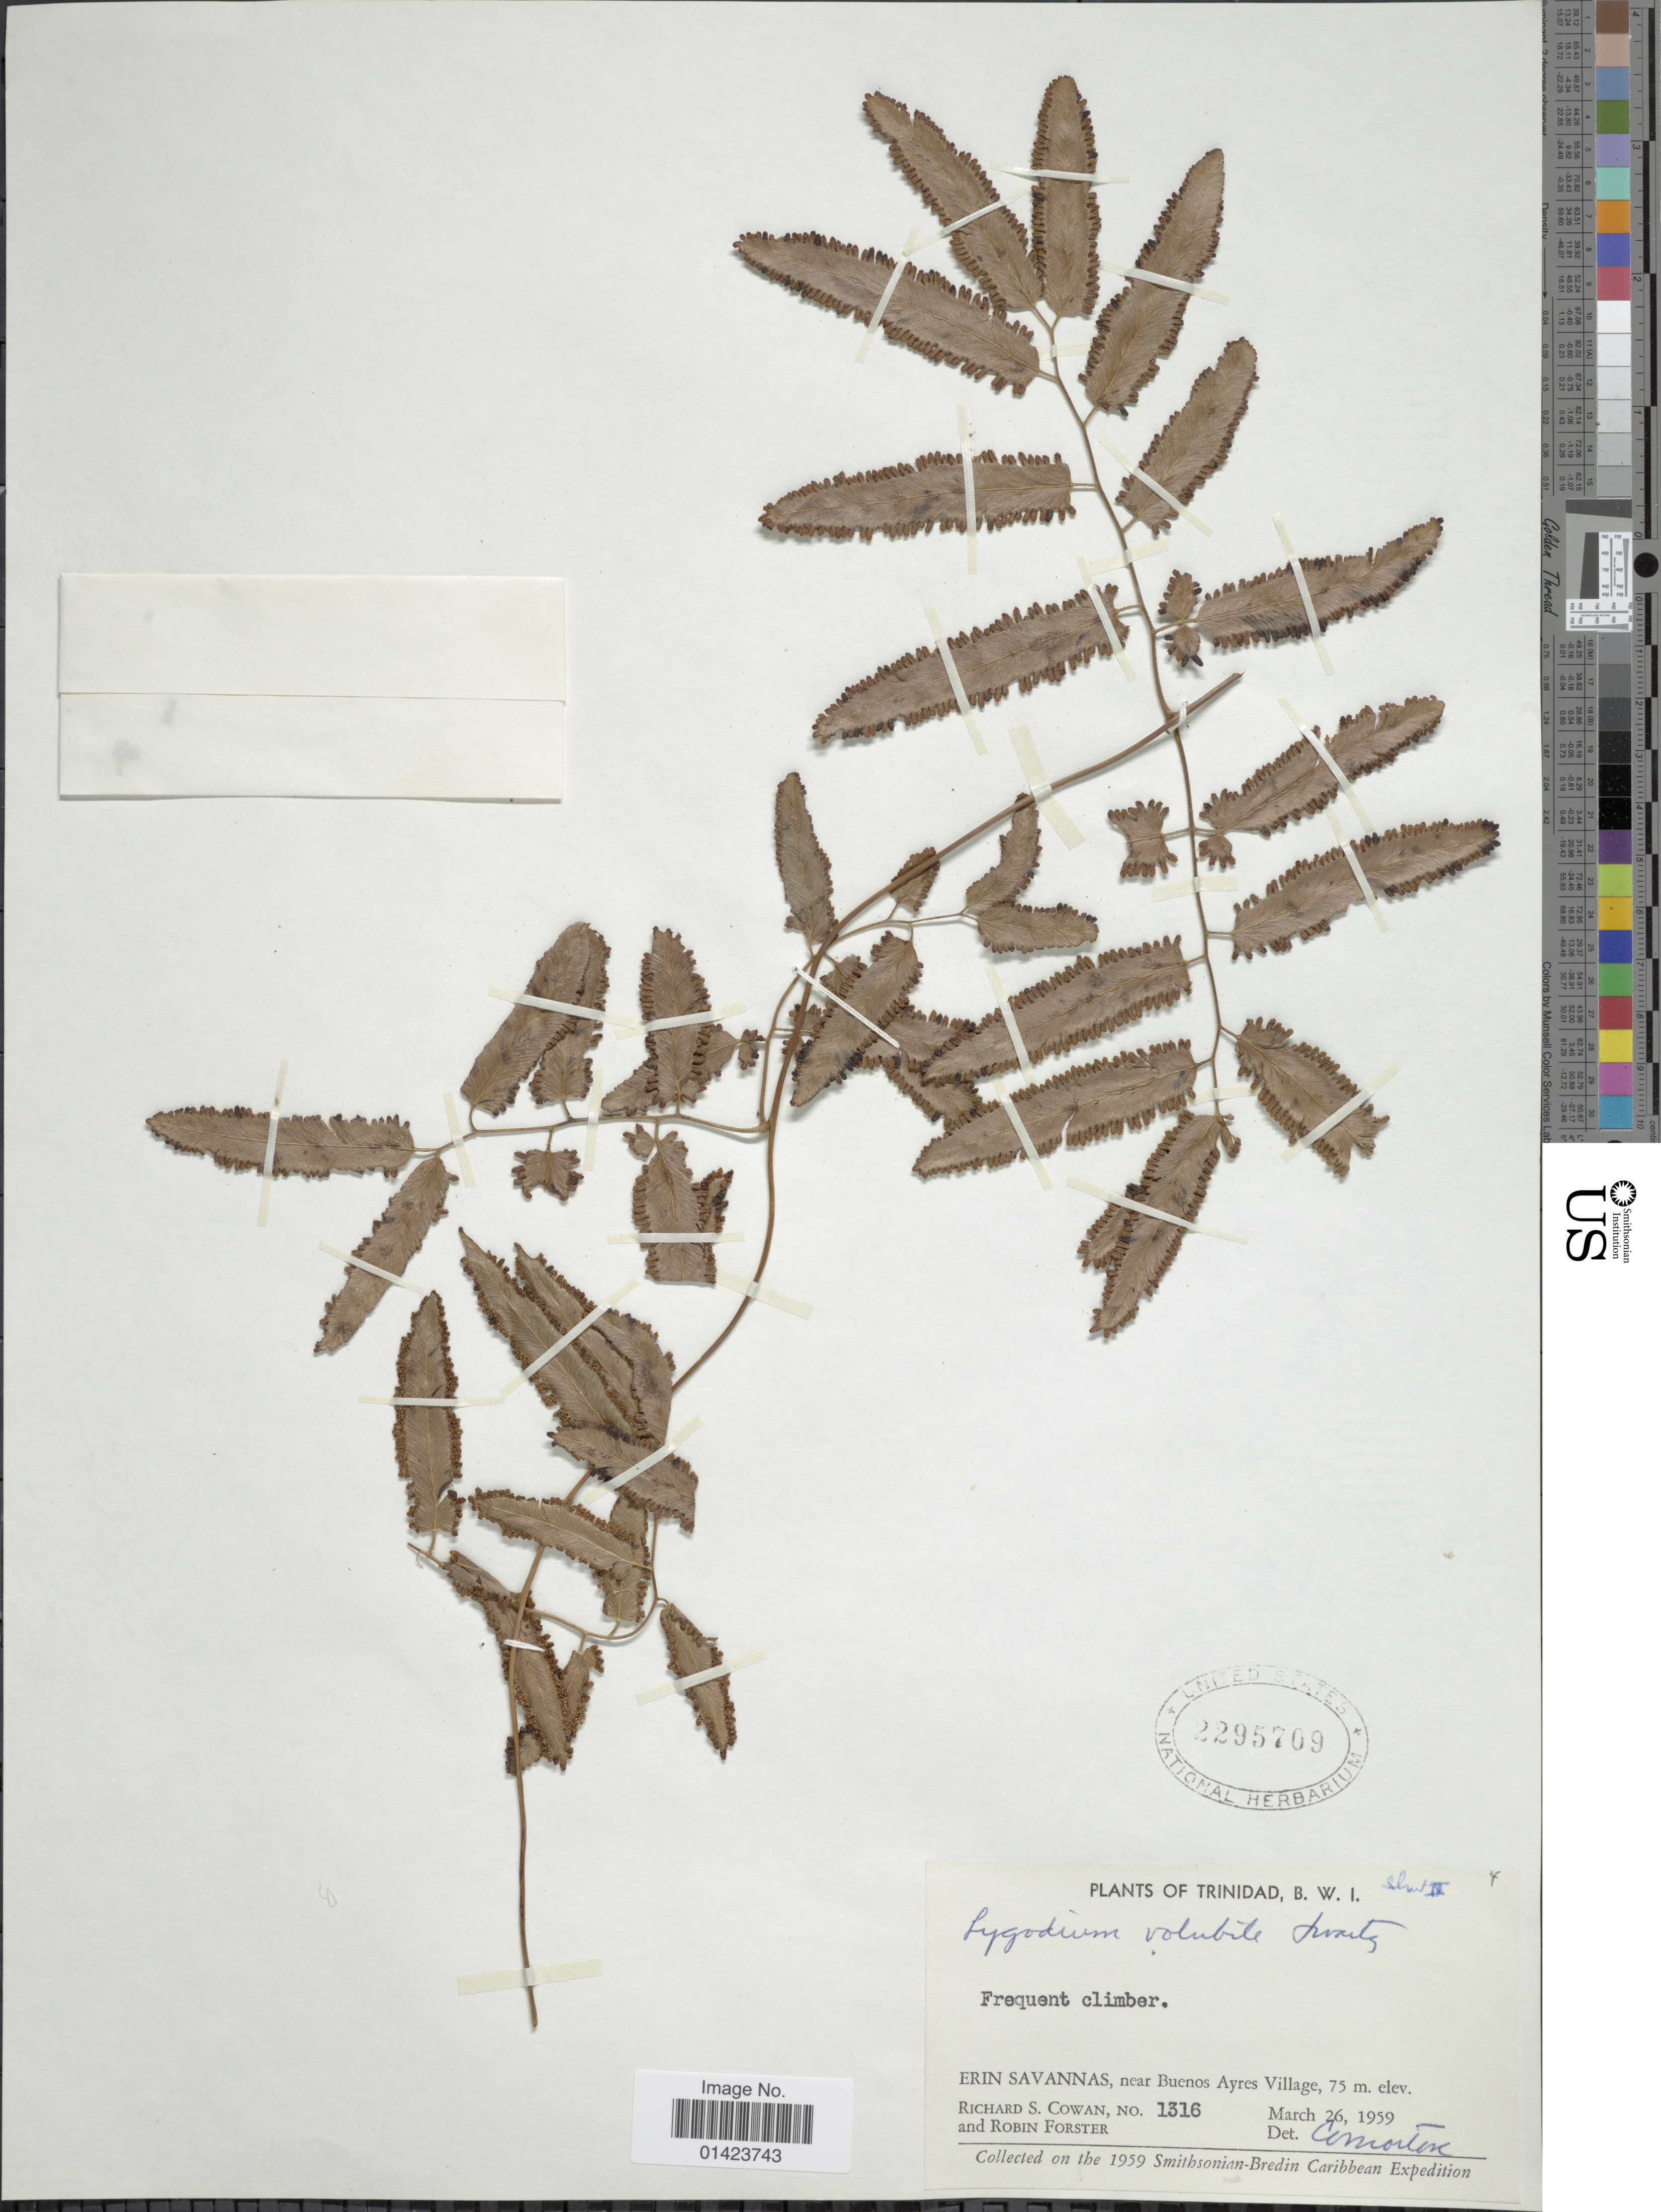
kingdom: Plantae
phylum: Tracheophyta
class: Polypodiopsida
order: Schizaeales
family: Lygodiaceae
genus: Lygodium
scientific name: Lygodium volubile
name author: Sw.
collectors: R. S. Cowan & R. Forster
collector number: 1316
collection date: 1959-03-26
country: Trinidad and Tobago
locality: Trinidad, B.W.I., Erin Savannas, near Buenos Ayres Village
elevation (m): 75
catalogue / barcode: US 2295709